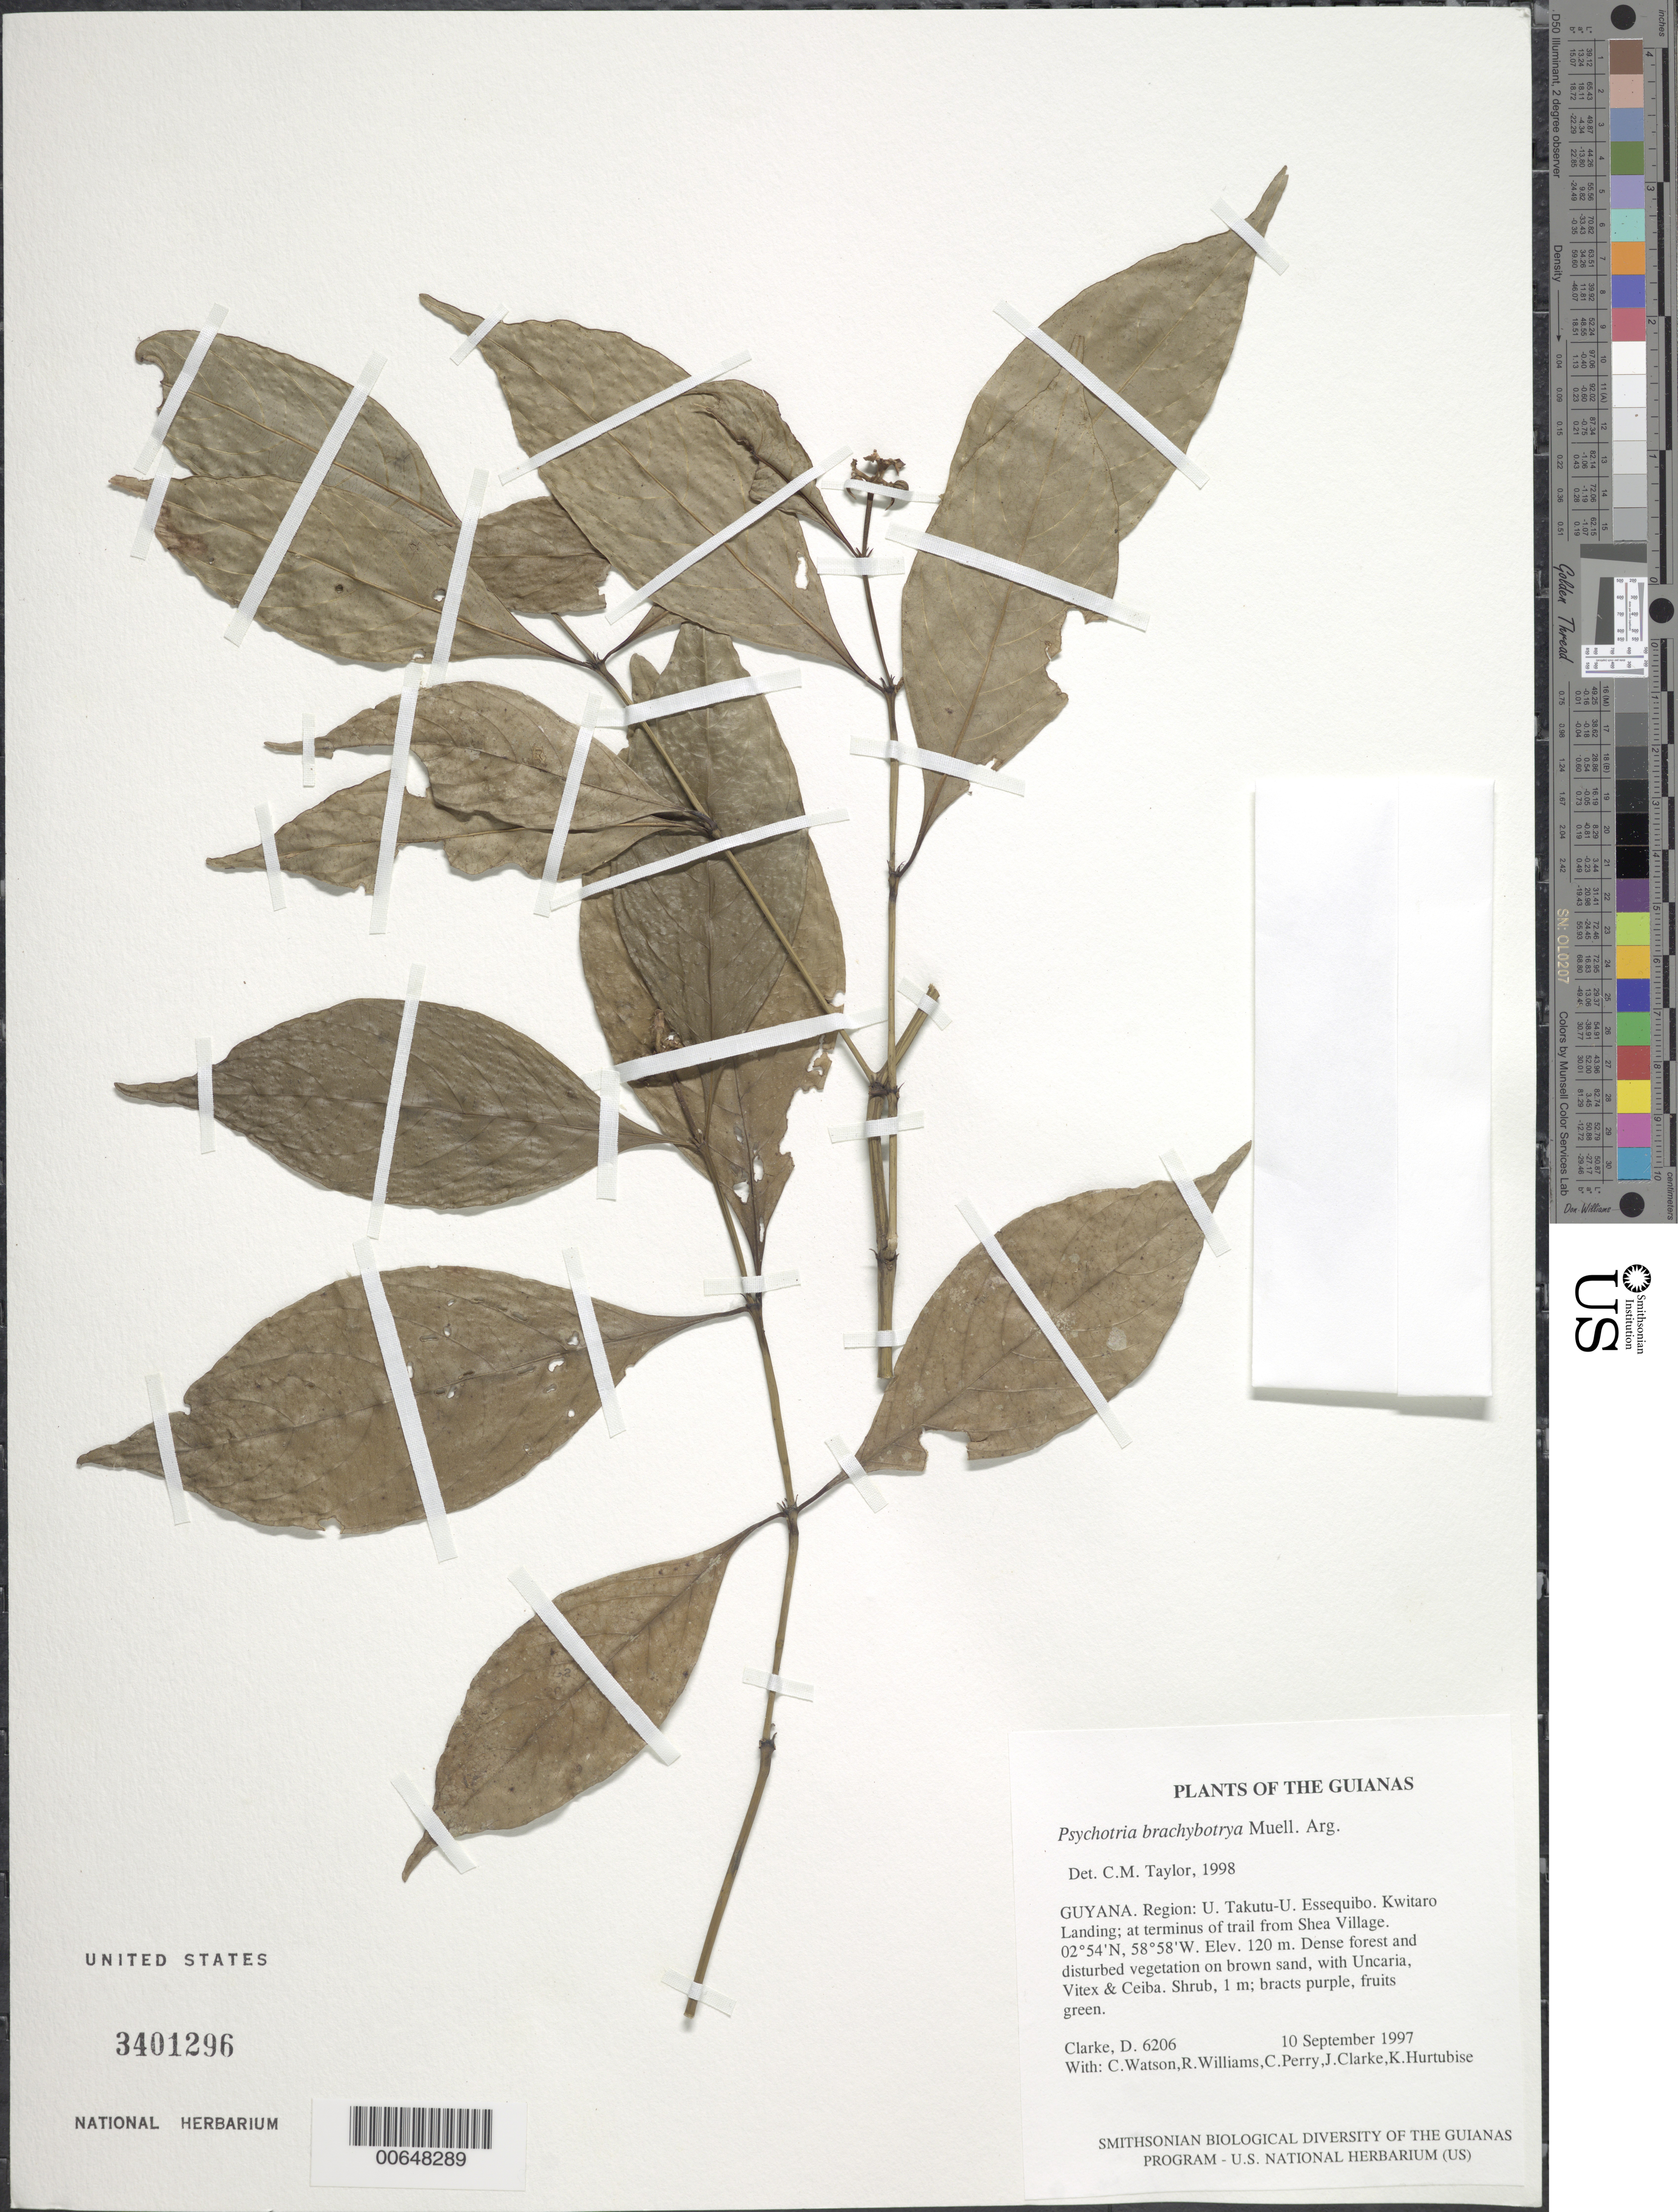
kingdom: Plantae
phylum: Tracheophyta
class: Magnoliopsida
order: Gentianales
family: Rubiaceae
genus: Palicourea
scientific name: Palicourea gracilenta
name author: (Müll. Arg.) Delprete & J.H. Kirkbr.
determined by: Kirkbride, J. H., Jr.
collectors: H. D. Clarke, C. Watson, R. Williams, C. Perry, J. Clarke & K. Hurtubise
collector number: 6206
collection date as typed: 10 September 1997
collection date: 1997-09-10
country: Guyana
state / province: U. Takutu-U. Essequibo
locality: Kwitaro Landing; at terminus of trail from Shea Village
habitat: Dense forest and disturbed vegetation on brown sand, with Uncaria, Vitex & Ceiba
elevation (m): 120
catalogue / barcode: US 3401296